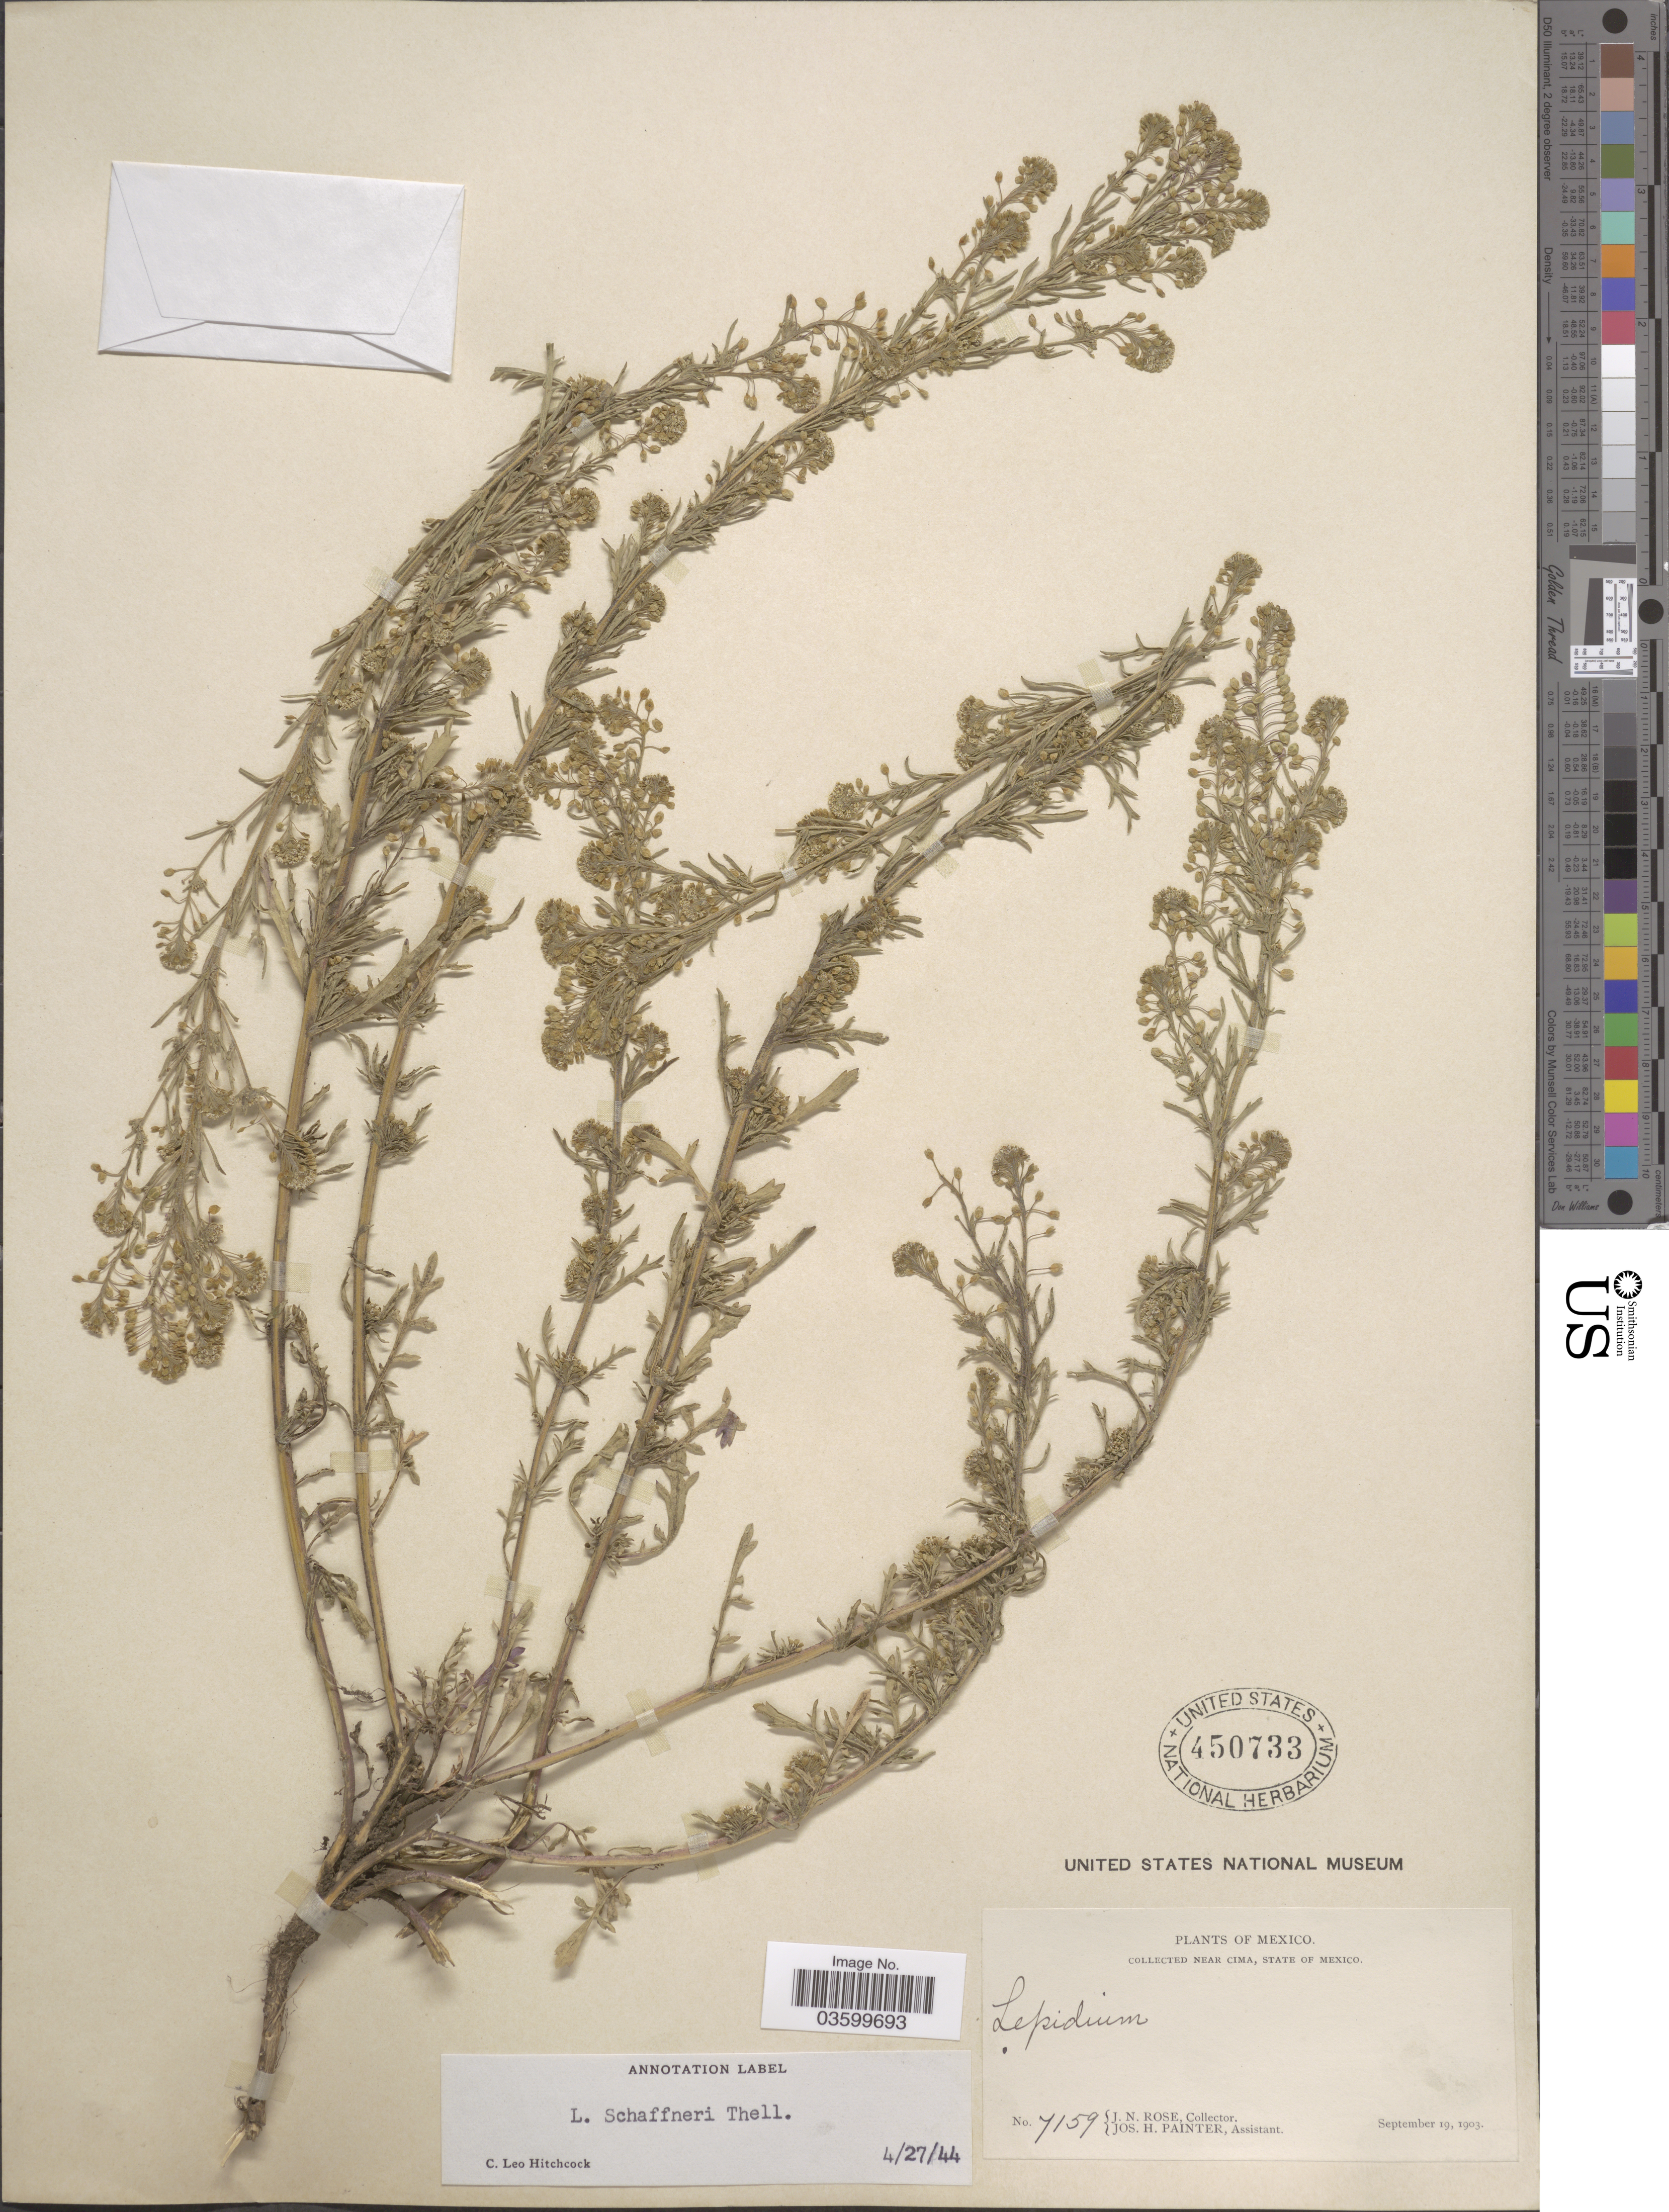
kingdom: Plantae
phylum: Tracheophyta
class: Magnoliopsida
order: Brassicales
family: Brassicaceae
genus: Lepidium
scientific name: Lepidium gerloffianum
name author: Vatke ex Thell.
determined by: Al-Shehbaz, I. A., (MO), Missouri Botanical Garden (UNITED STATES)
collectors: J. N. Rose & J. H. Painter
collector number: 7159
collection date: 1903-09-19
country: Mexico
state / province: México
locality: Near Cima.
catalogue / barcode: US 450733